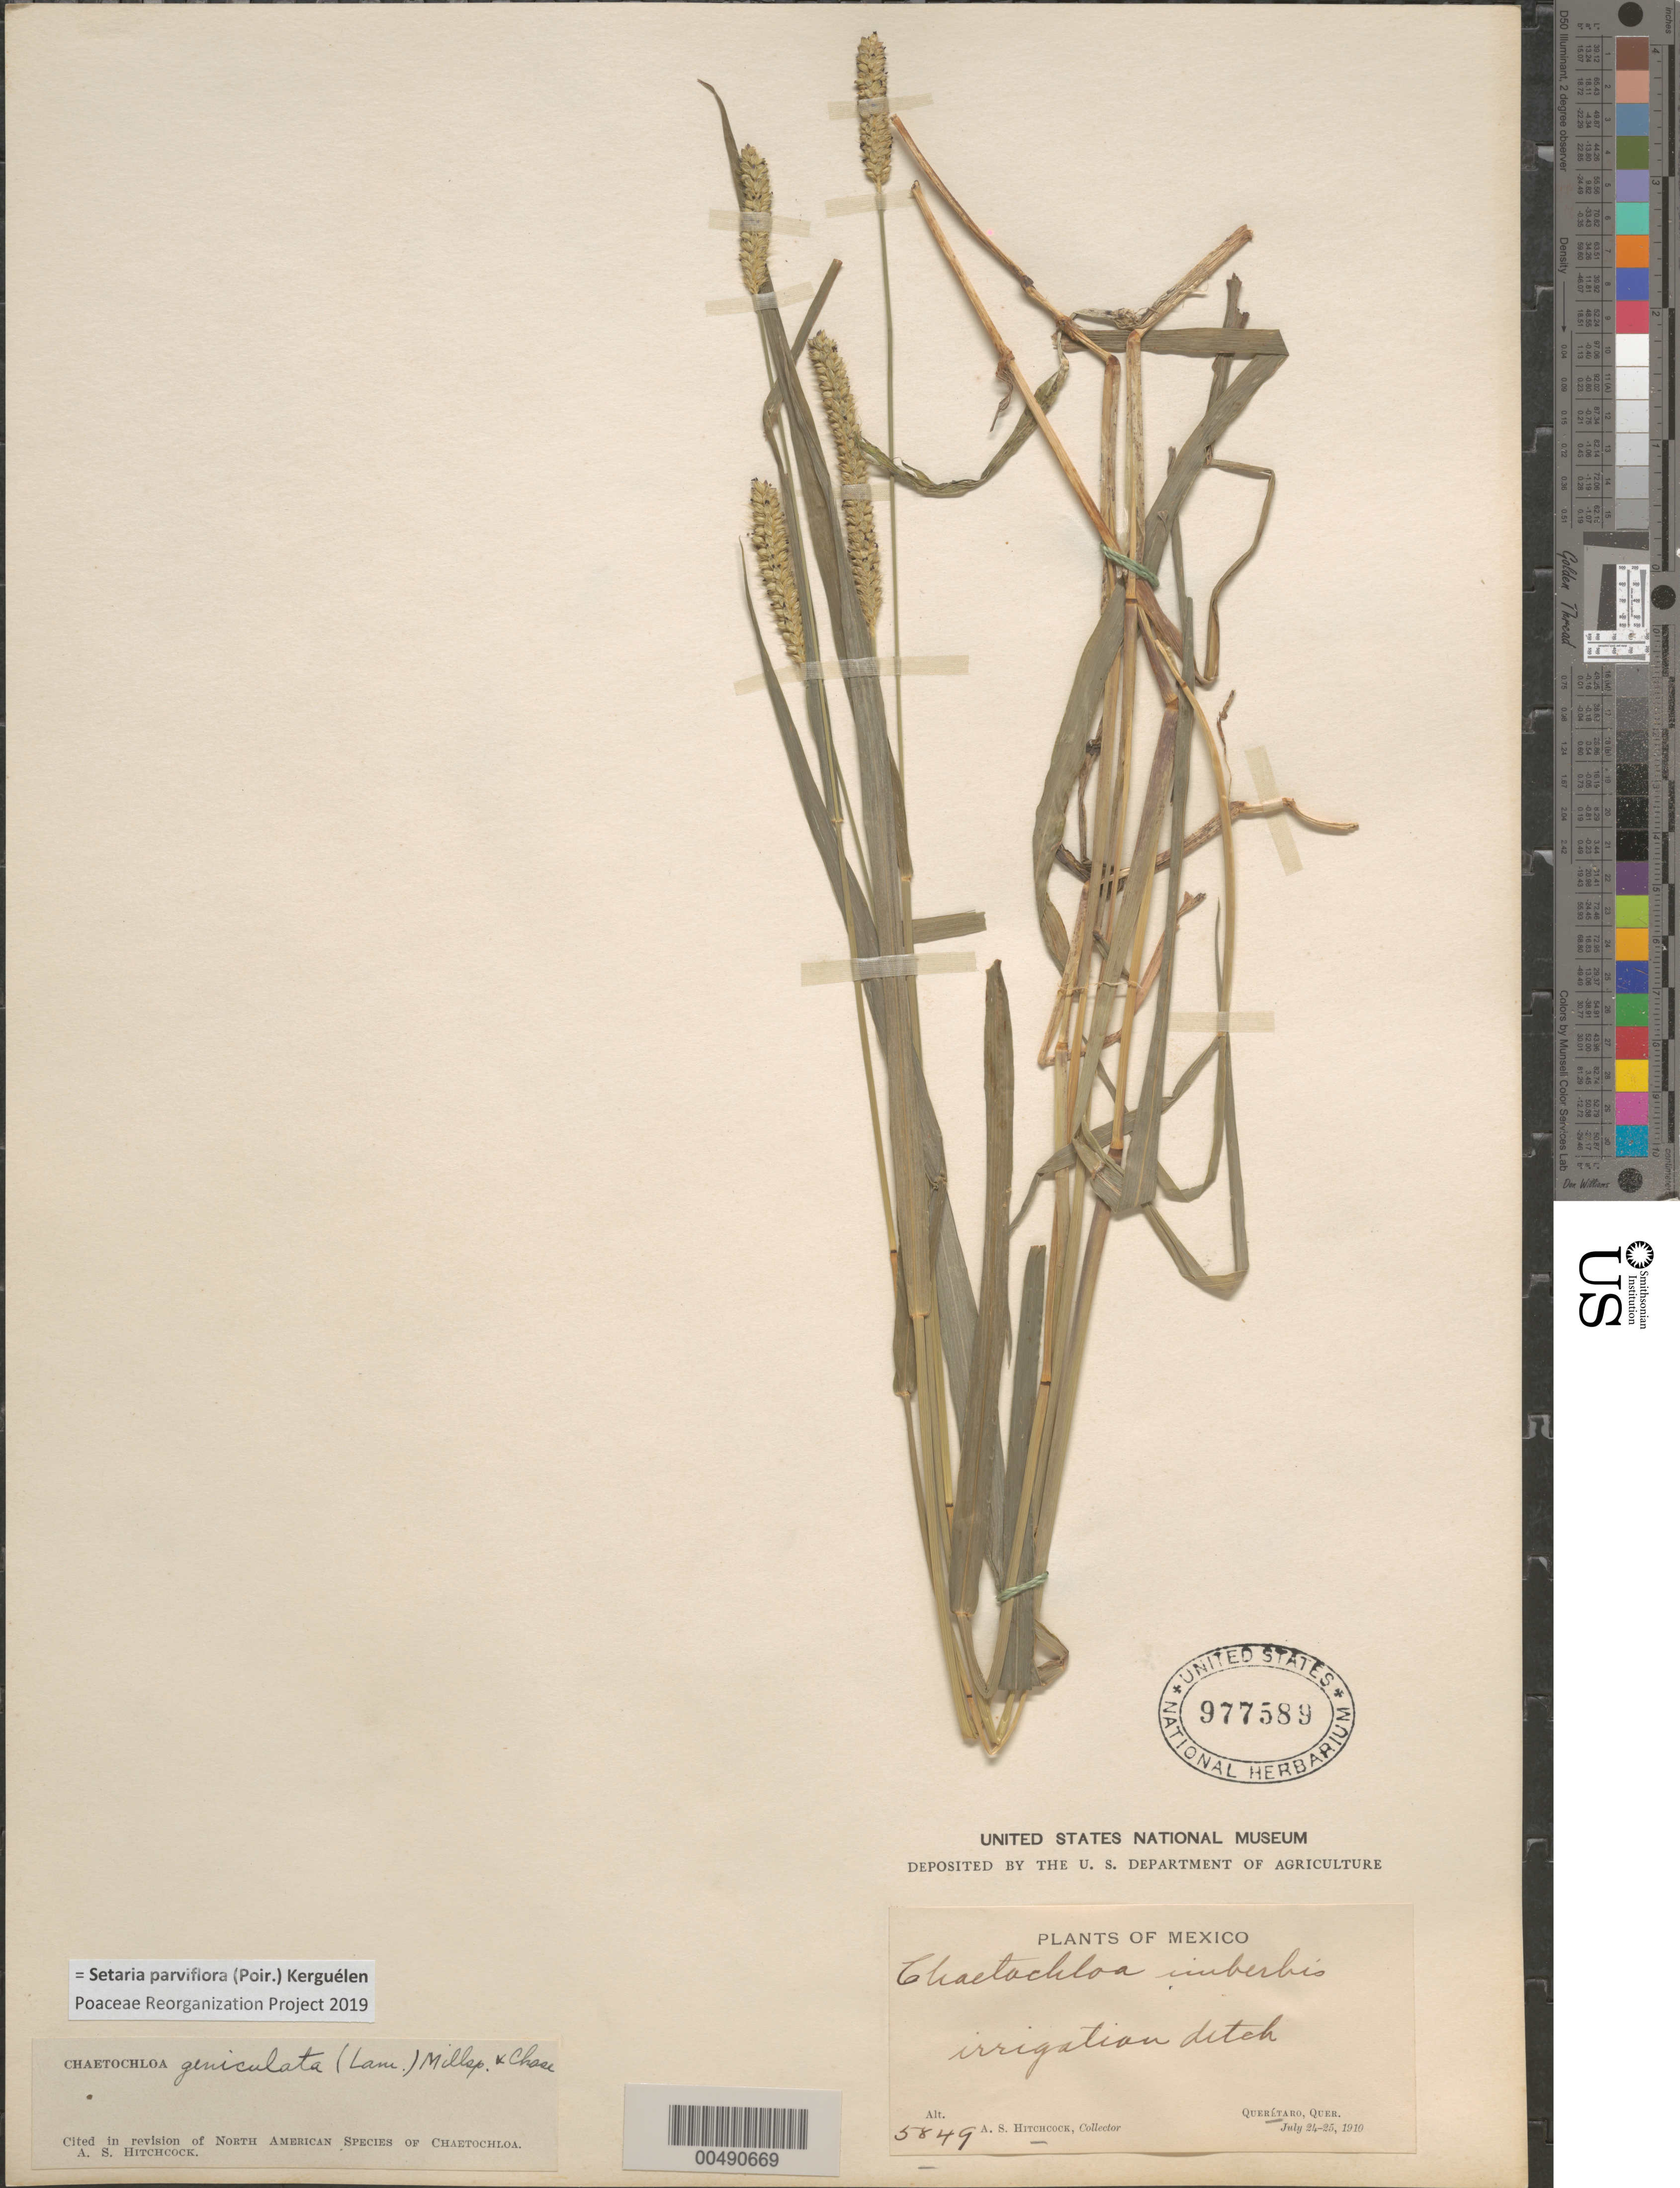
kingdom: Plantae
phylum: Tracheophyta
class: Liliopsida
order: Poales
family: Poaceae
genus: Setaria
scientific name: Setaria parviflora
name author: (Poir.) Kerguélen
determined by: Poaceae Reorganization Project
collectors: A. S. Hitchcock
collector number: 5849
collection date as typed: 24 Jul 1910 to 25 Jul 1910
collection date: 1910-07-24/1910-07-25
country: Mexico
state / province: Querétaro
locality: Querétaro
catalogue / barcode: US 977589